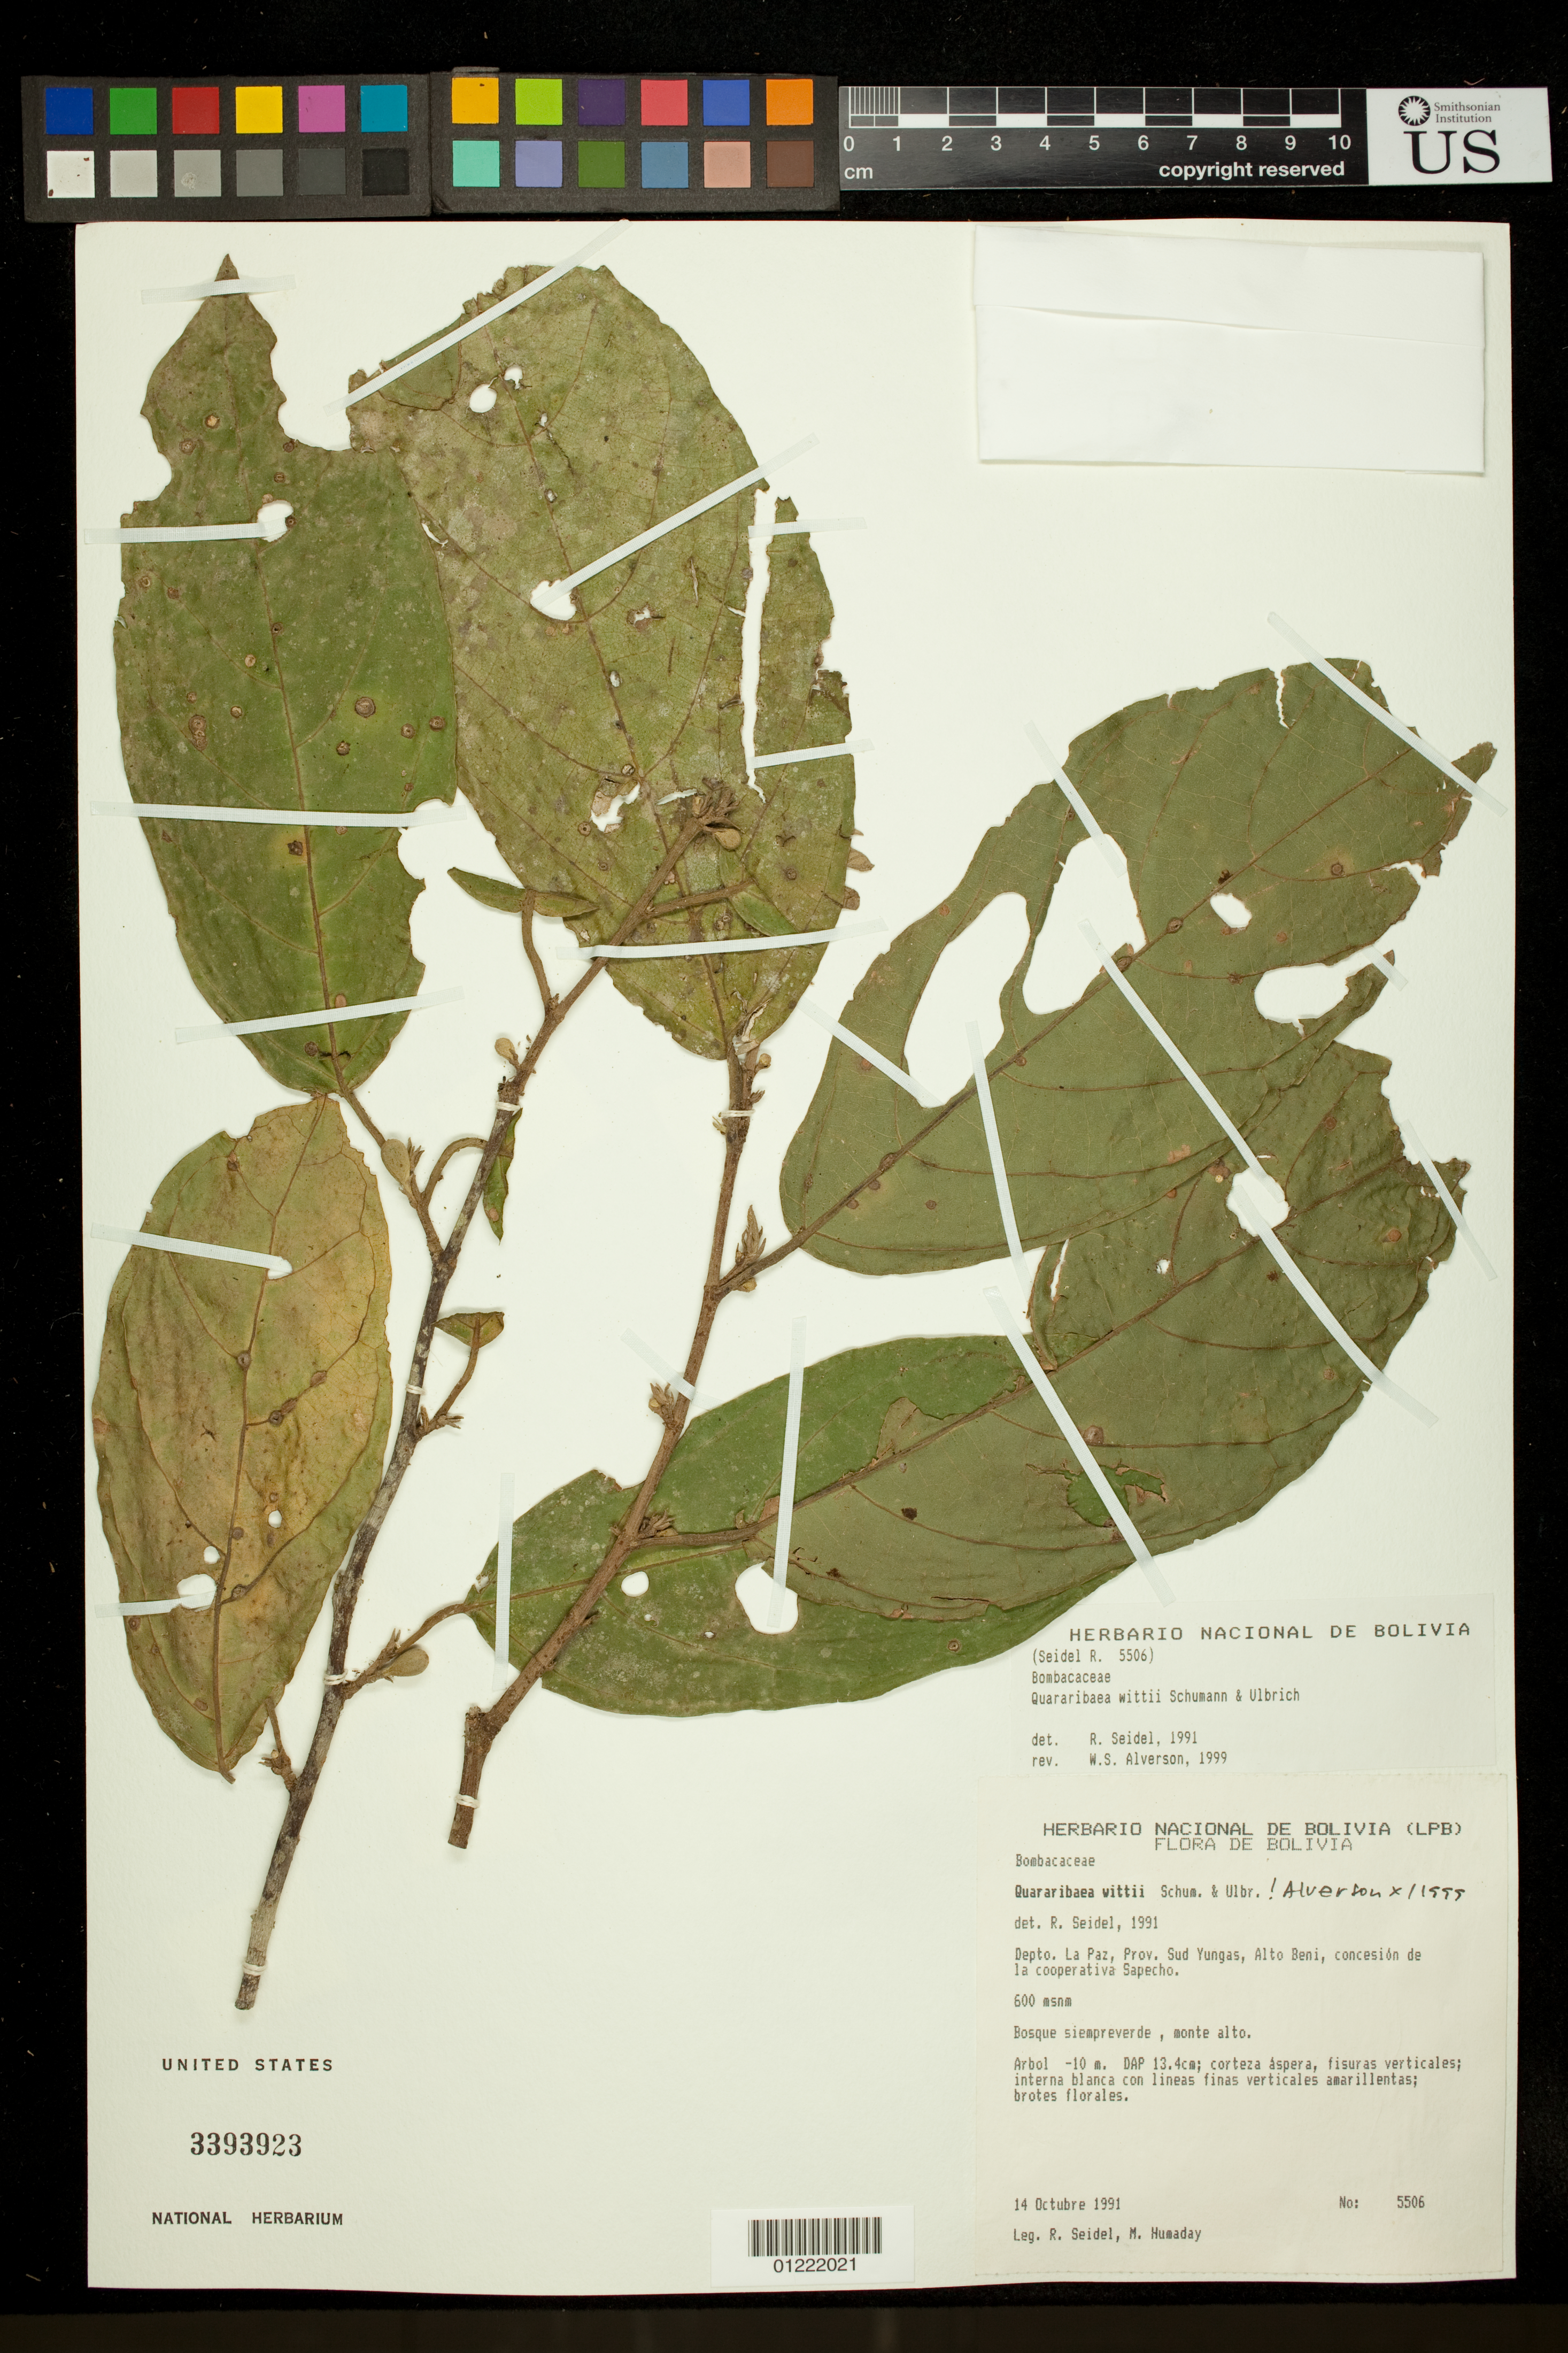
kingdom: Plantae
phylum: Tracheophyta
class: Magnoliopsida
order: Malvales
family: Malvaceae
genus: Quararibea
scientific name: Quararibea wittii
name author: K. Schum. & Ulbr.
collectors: R. Seidel & M. Humaday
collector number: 5506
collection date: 1991-10-14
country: Bolivia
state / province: La Paz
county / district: Sud Yungas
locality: Alto Beni, concesion de la cooperativa Sapecho.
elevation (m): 600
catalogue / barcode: US 3393923